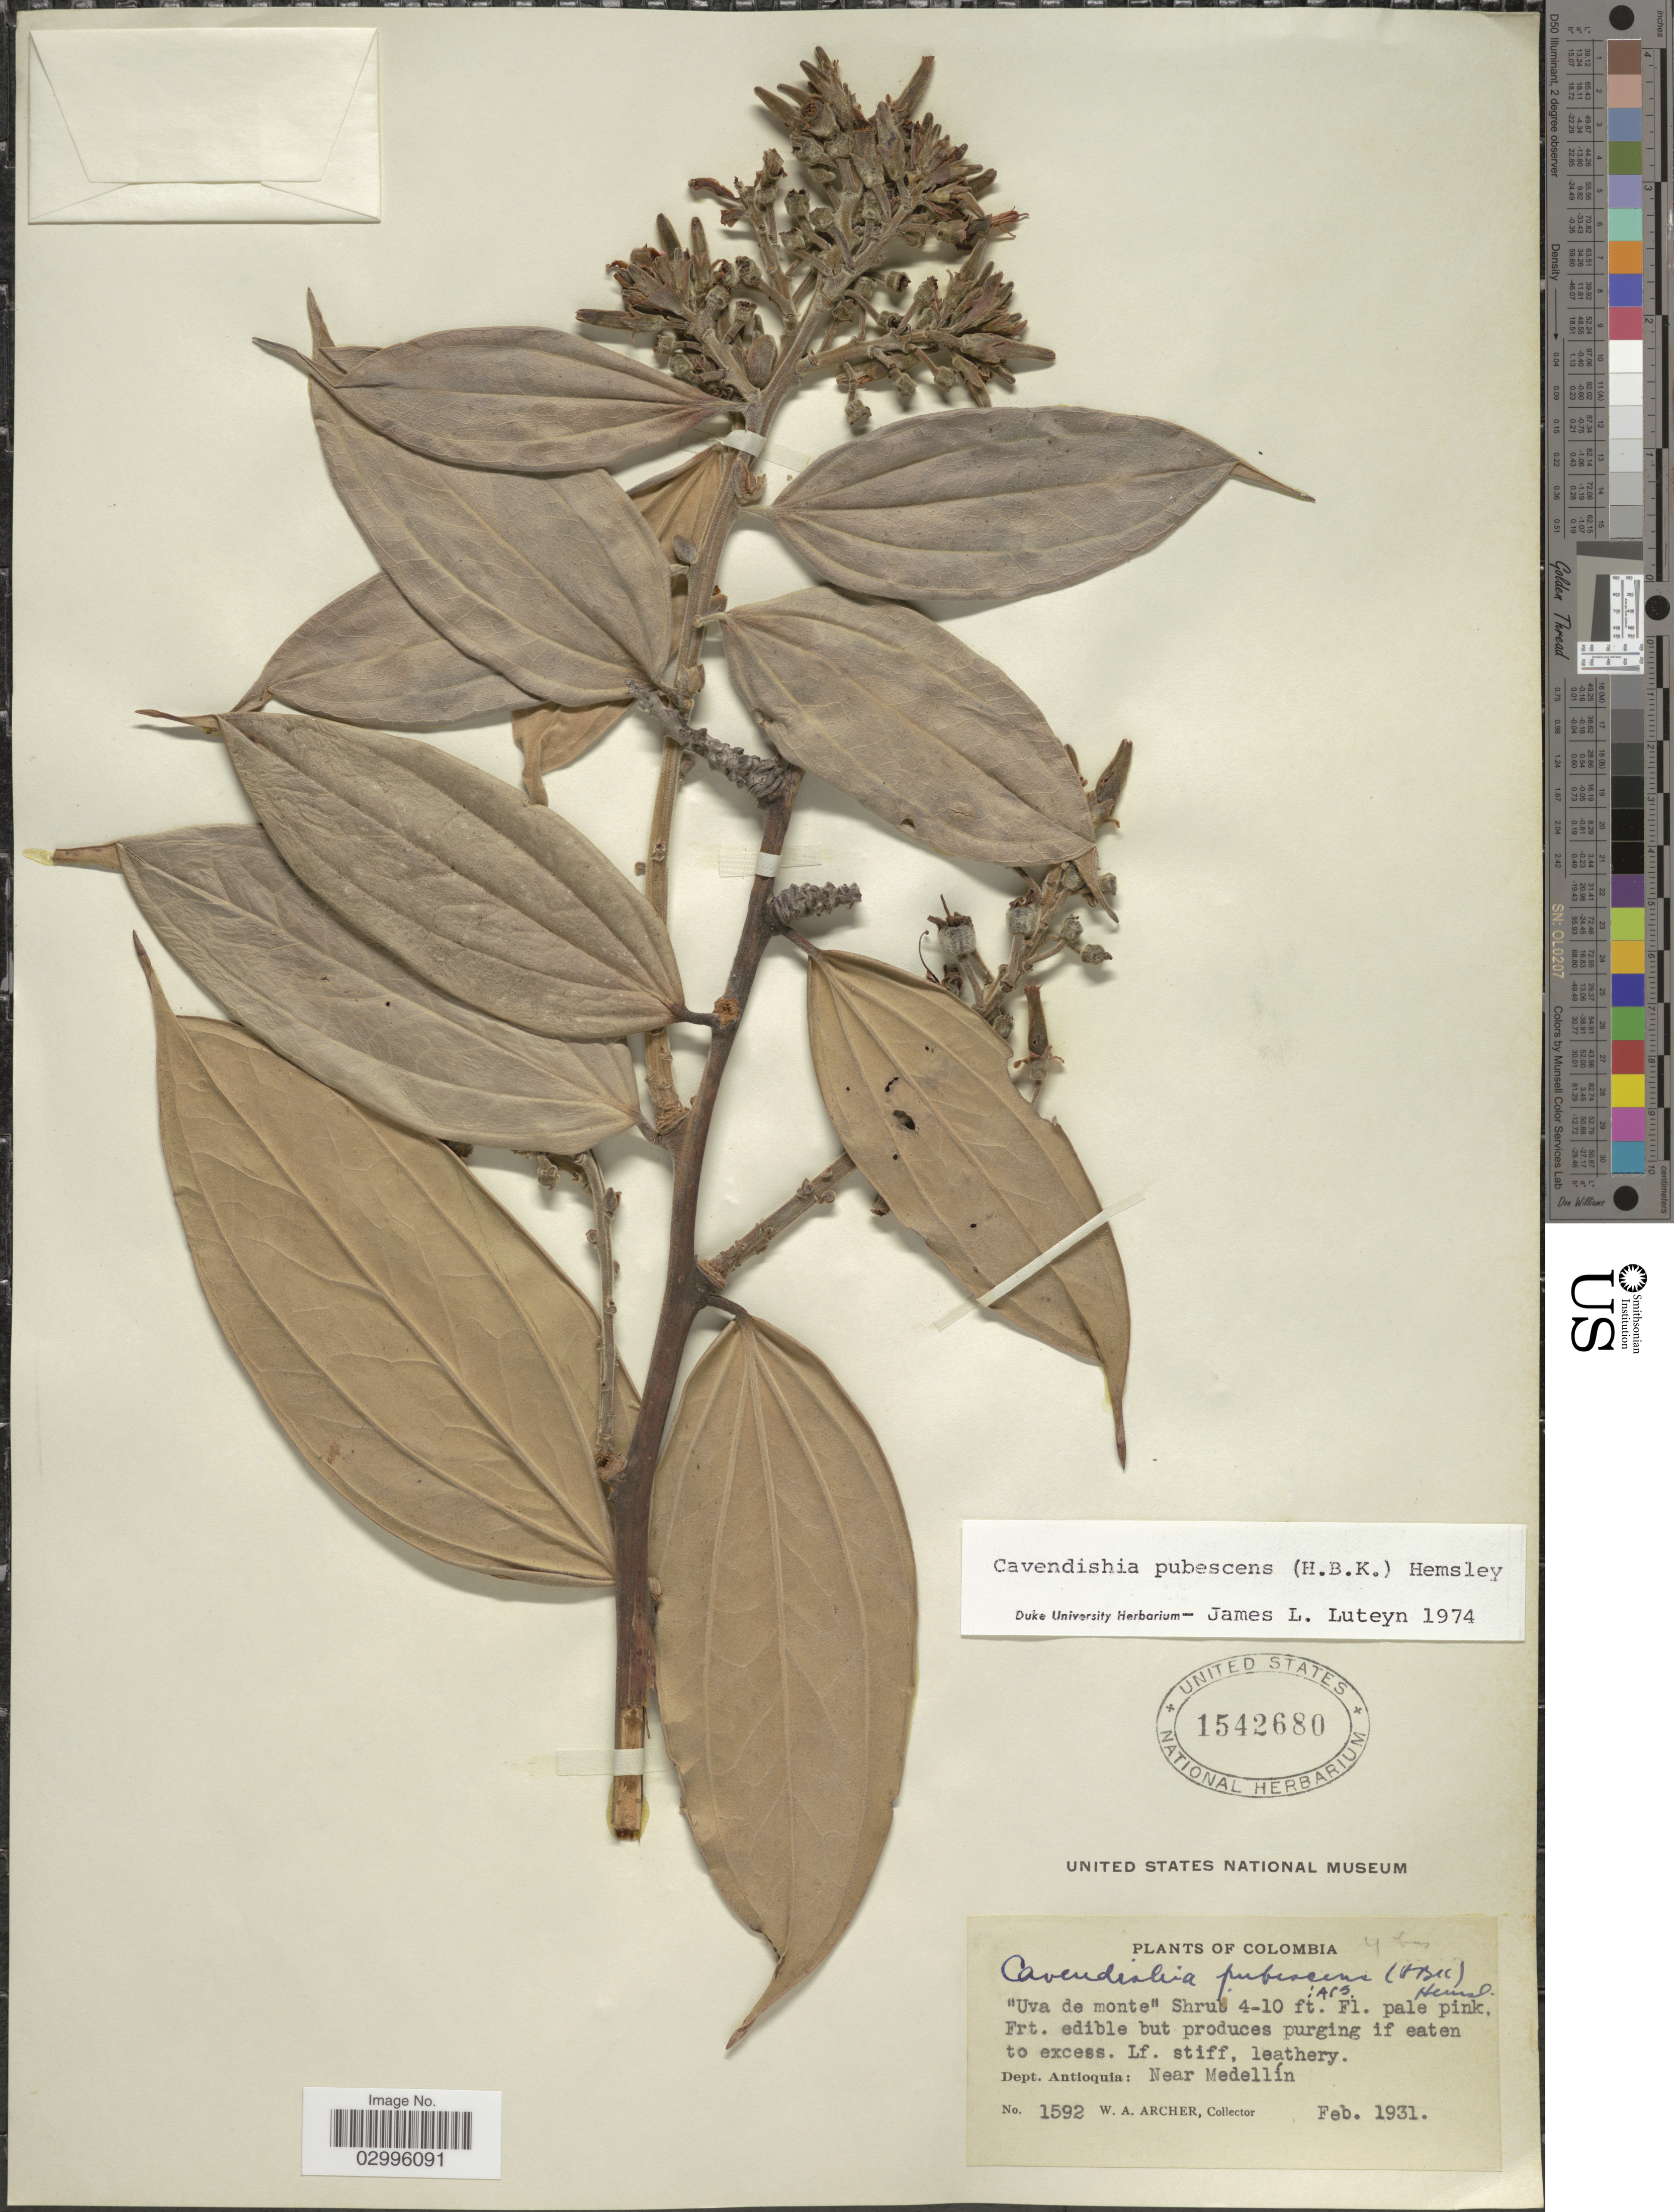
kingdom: Plantae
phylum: Tracheophyta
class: Magnoliopsida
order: Ericales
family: Ericaceae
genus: Cavendishia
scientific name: Cavendishia pubescens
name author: (Kunth) Hemsl.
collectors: W. Archer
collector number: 1592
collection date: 1931-02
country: Colombia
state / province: Antioquia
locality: Dept. Antioquia: Near Medellín.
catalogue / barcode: US 1542680